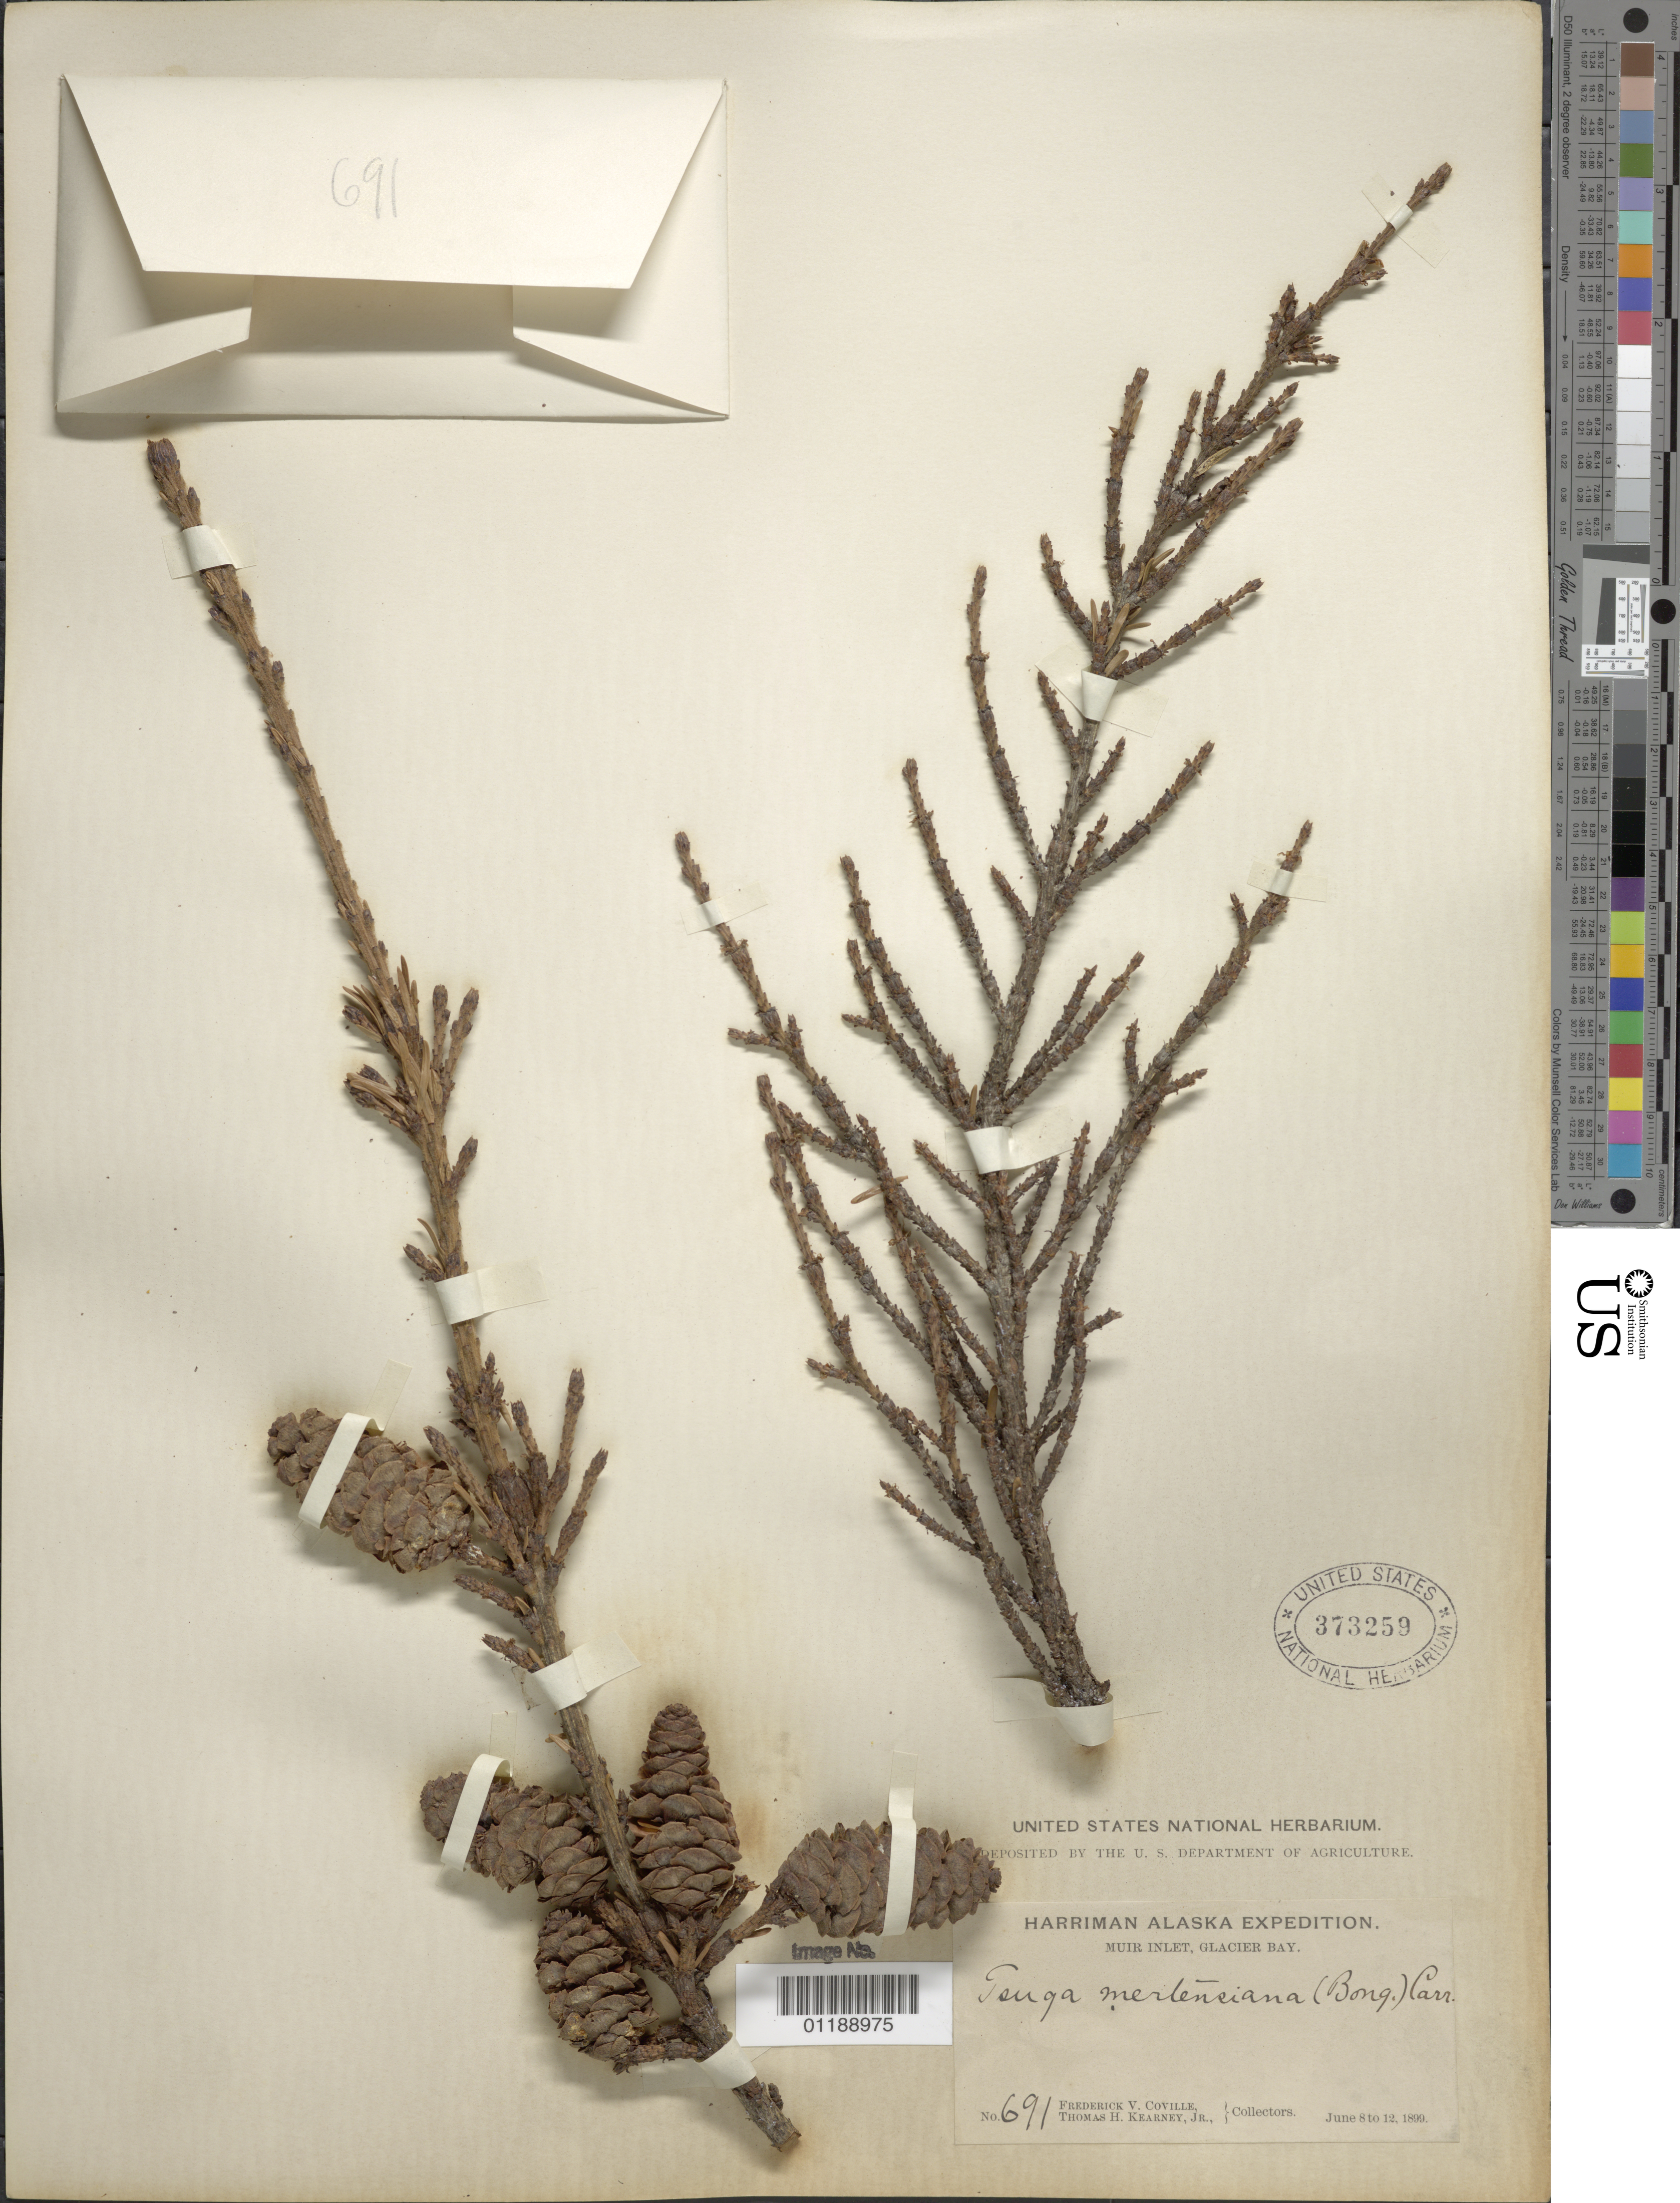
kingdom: Plantae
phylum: Tracheophyta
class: Pinopsida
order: Pinales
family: Pinaceae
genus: Tsuga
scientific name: Tsuga mertensiana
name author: (Bong.) Carrière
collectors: F. V. Coville & T. H. Kearney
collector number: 691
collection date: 1899-06-08/1899-06-12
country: United States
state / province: Alaska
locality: Muir Inlet, Glacier Bay.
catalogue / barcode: US 373259